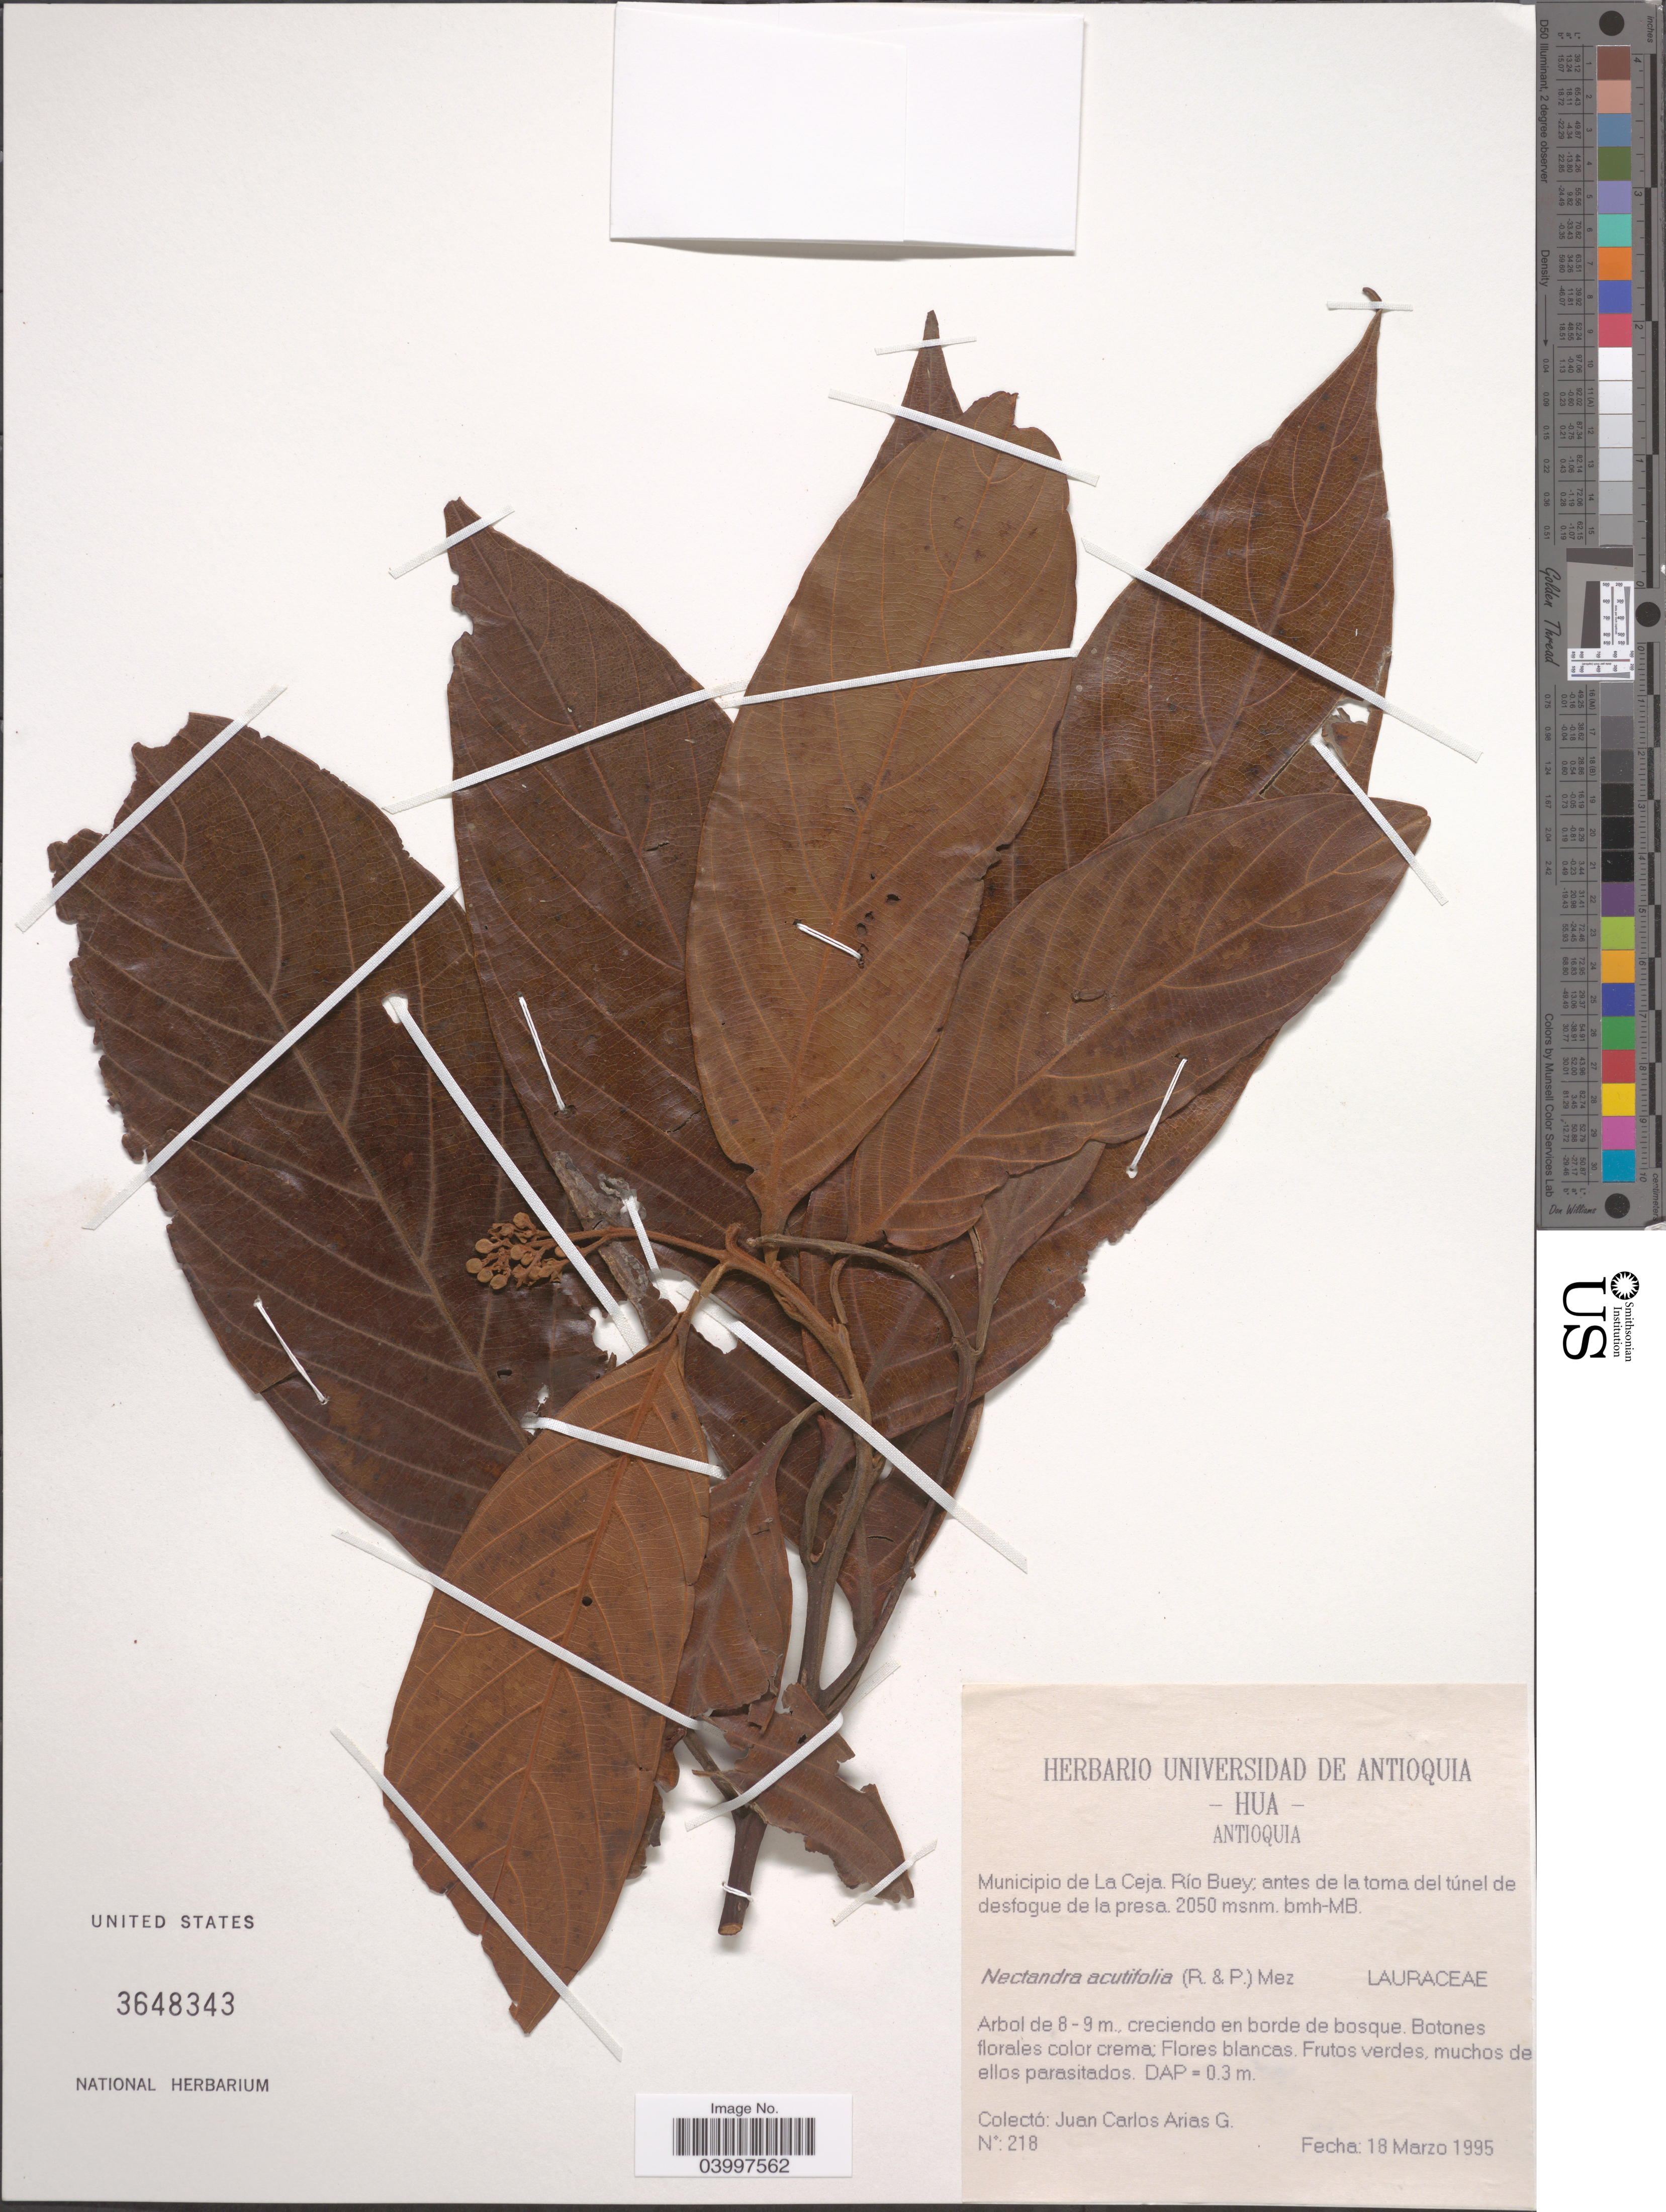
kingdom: Plantae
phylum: Tracheophyta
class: Magnoliopsida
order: Laurales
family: Lauraceae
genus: Nectandra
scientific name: Nectandra acutifolia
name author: (Ruiz & Pav.) Mez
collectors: J. Arias G.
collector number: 218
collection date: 1995-03-18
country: Colombia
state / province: Antioquia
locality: Municipio de La Ceja. Río Buey; antes de la toma del túnel de desfogue de la presa.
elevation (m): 2050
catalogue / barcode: US 3648343